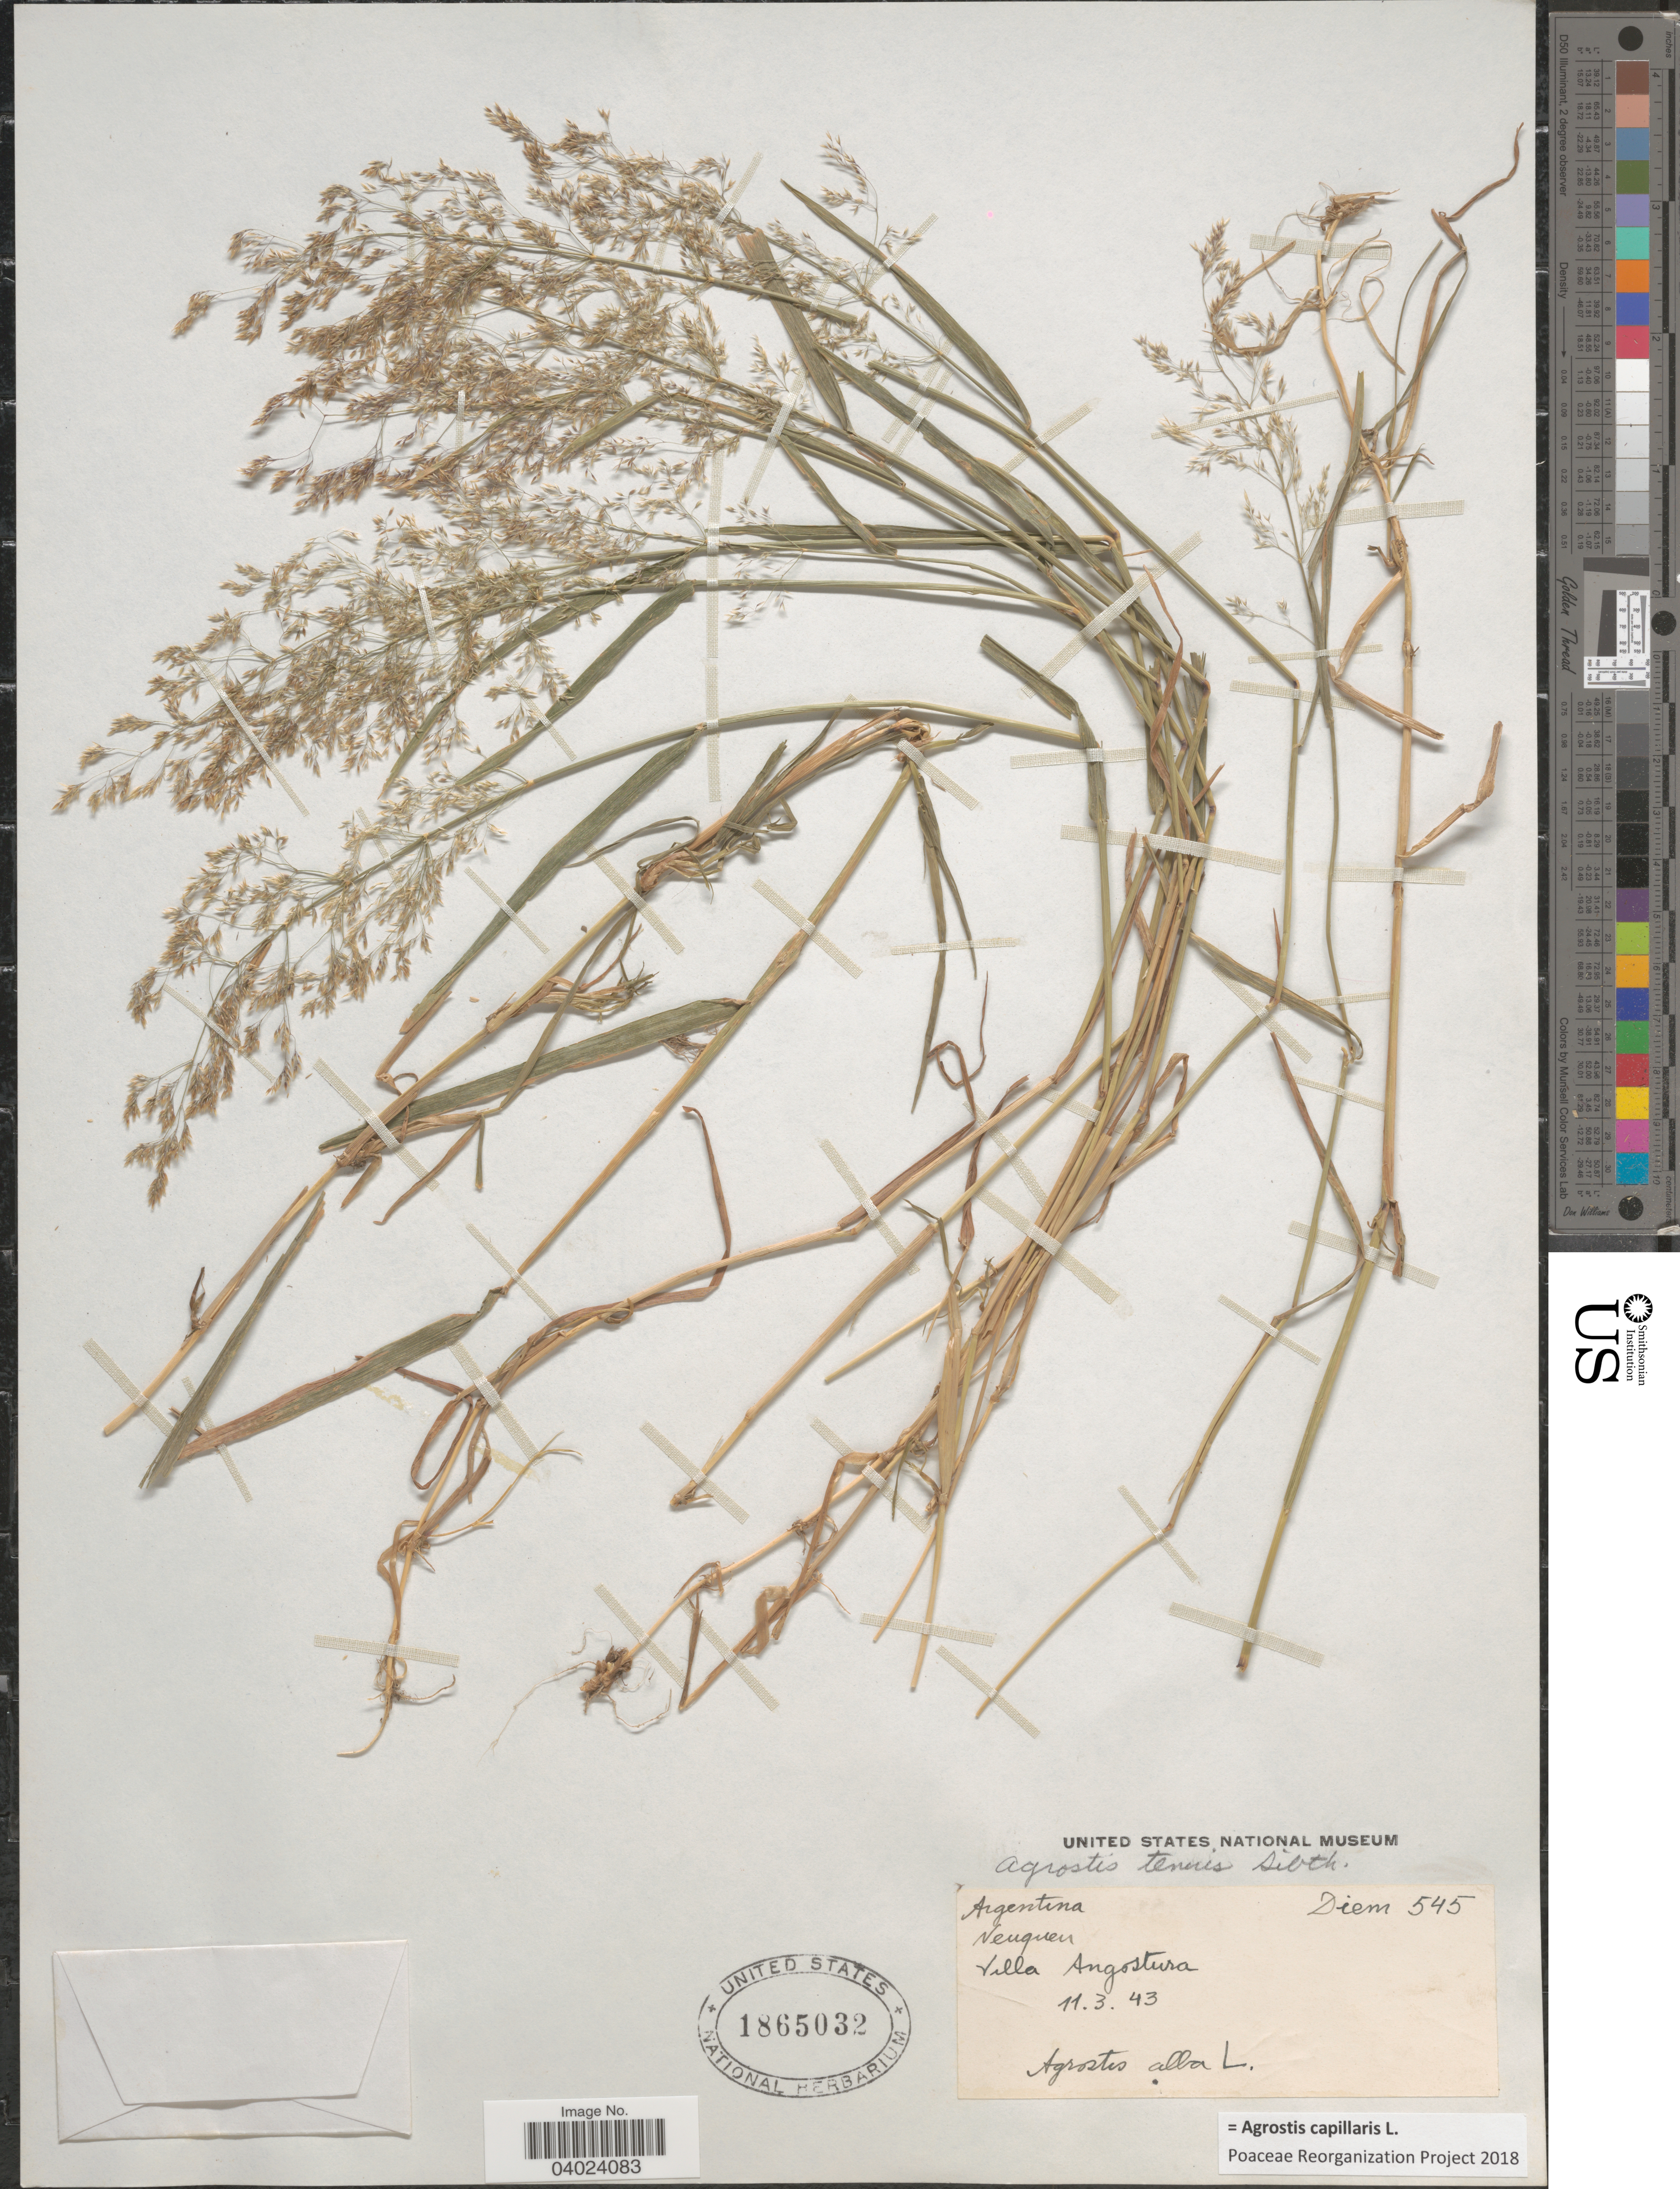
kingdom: Plantae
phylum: Tracheophyta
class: Liliopsida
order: Poales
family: Poaceae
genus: Agrostis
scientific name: Agrostis capillaris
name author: L.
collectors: Diem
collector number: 545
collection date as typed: Transcribed d/m/y: 11/3/43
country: Argentina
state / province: Neuquen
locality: Villa Angostura.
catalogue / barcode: US 1865032